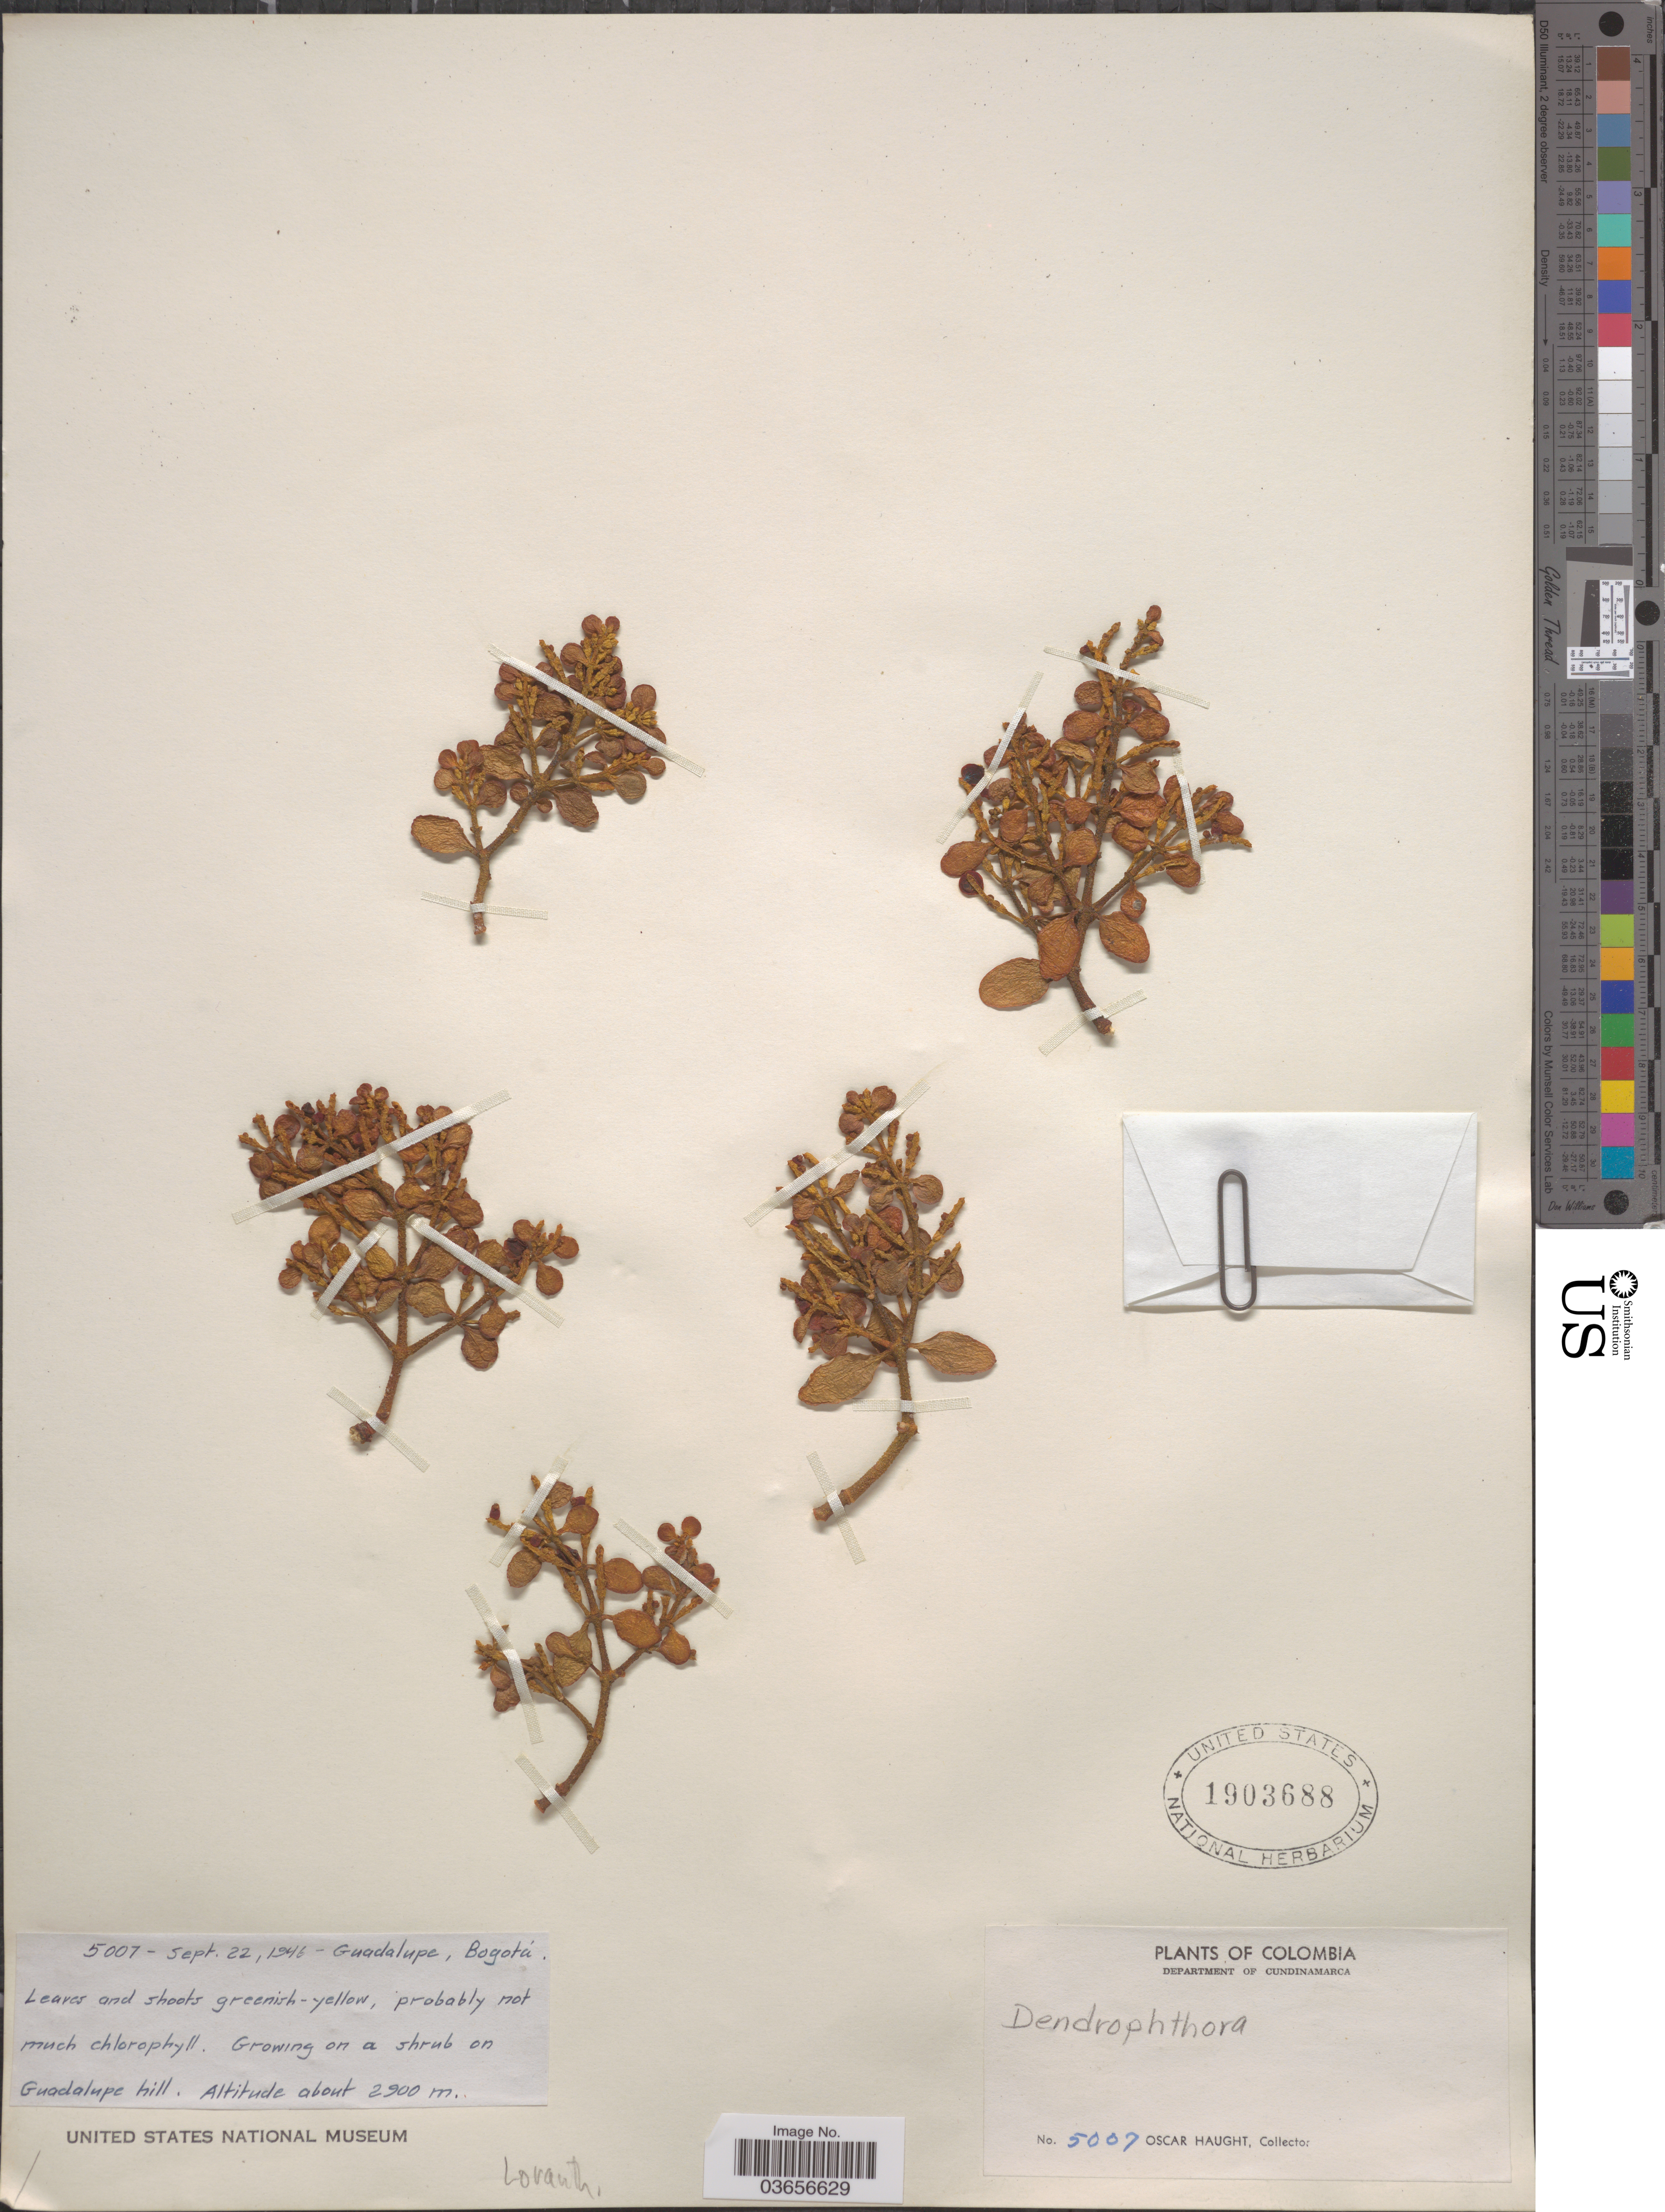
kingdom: Plantae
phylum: Tracheophyta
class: Magnoliopsida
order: Santalales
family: Viscaceae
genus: Dendrophthora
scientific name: Dendrophthora sp.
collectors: O. Haught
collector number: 5007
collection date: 1946-09-22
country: Colombia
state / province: Cundinamarca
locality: Guadalupe, Bogotá. Growing on a shrub on Guadalupe hill.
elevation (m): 2900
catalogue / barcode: US 1903688